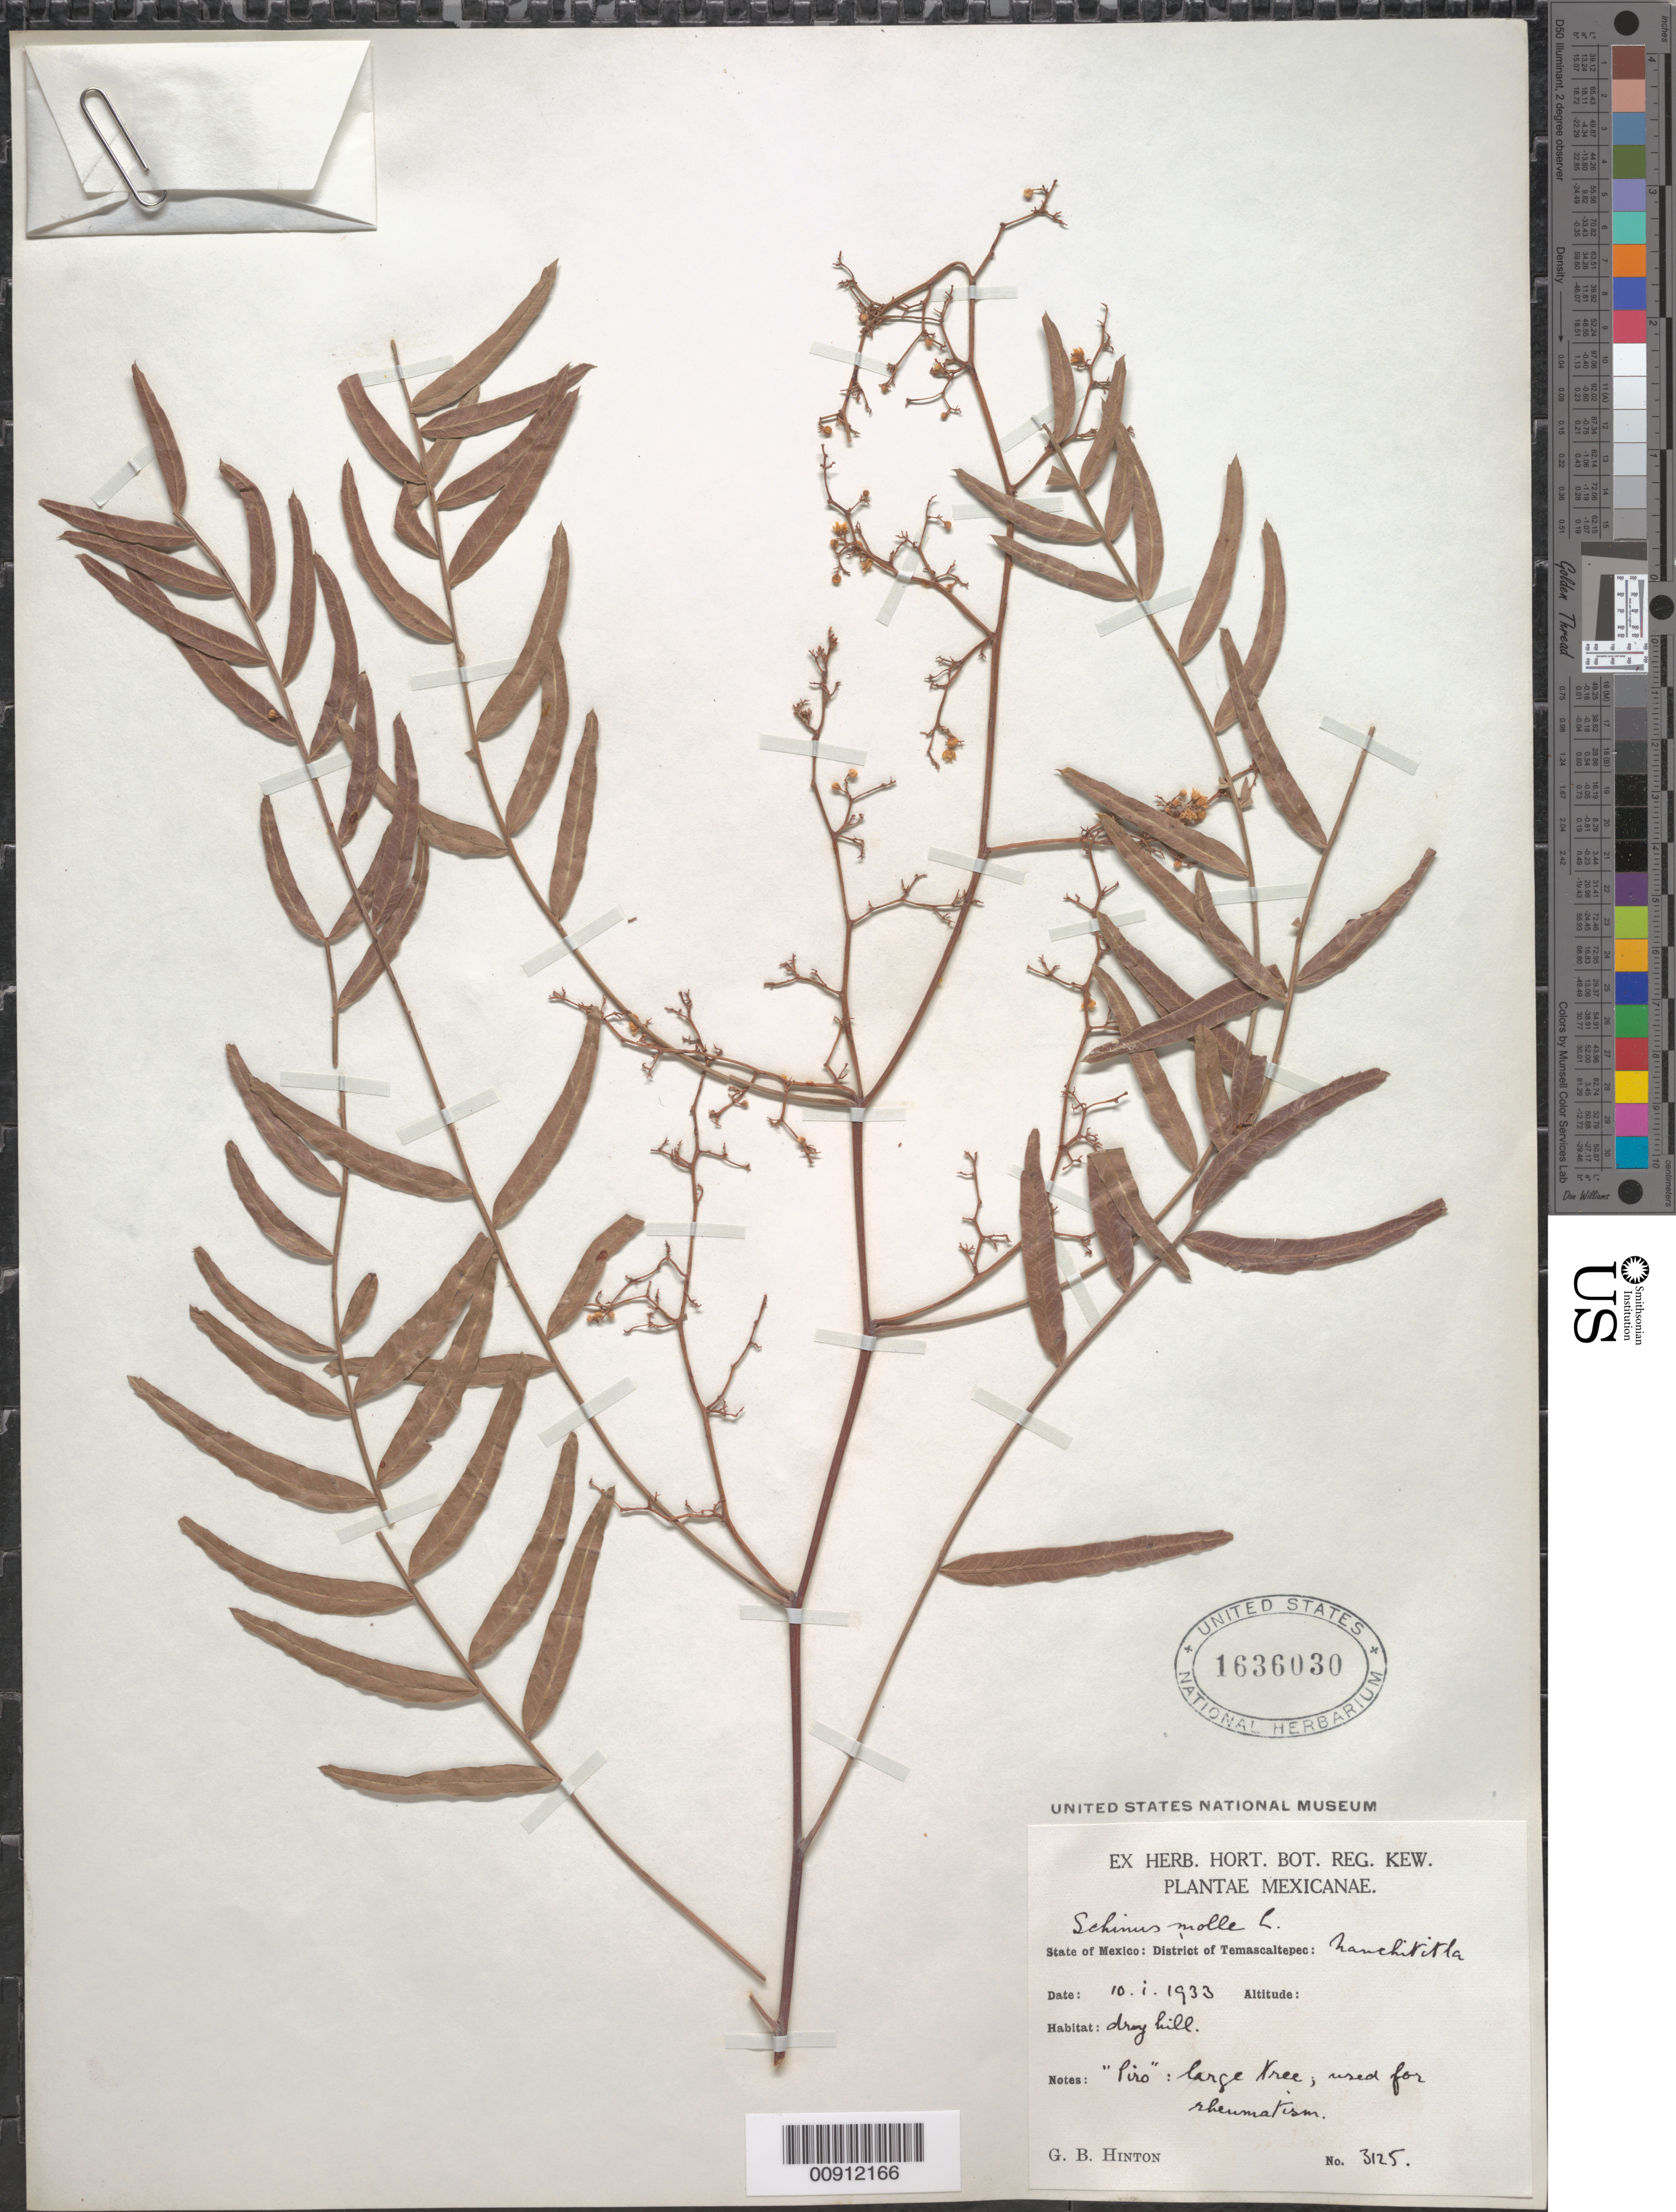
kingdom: Plantae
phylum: Tracheophyta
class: Magnoliopsida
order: Sapindales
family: Anacardiaceae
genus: Schinus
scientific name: Schinus areira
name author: L.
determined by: Mitchell, John D.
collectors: G. B. Hinton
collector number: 3125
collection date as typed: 10 Jan 1933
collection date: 1933-01-10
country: Mexico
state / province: México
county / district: Temascaltepec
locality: State of Mexico: District of Temascaltepec: Nanchititla.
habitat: Dry hill.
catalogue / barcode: US 1636030